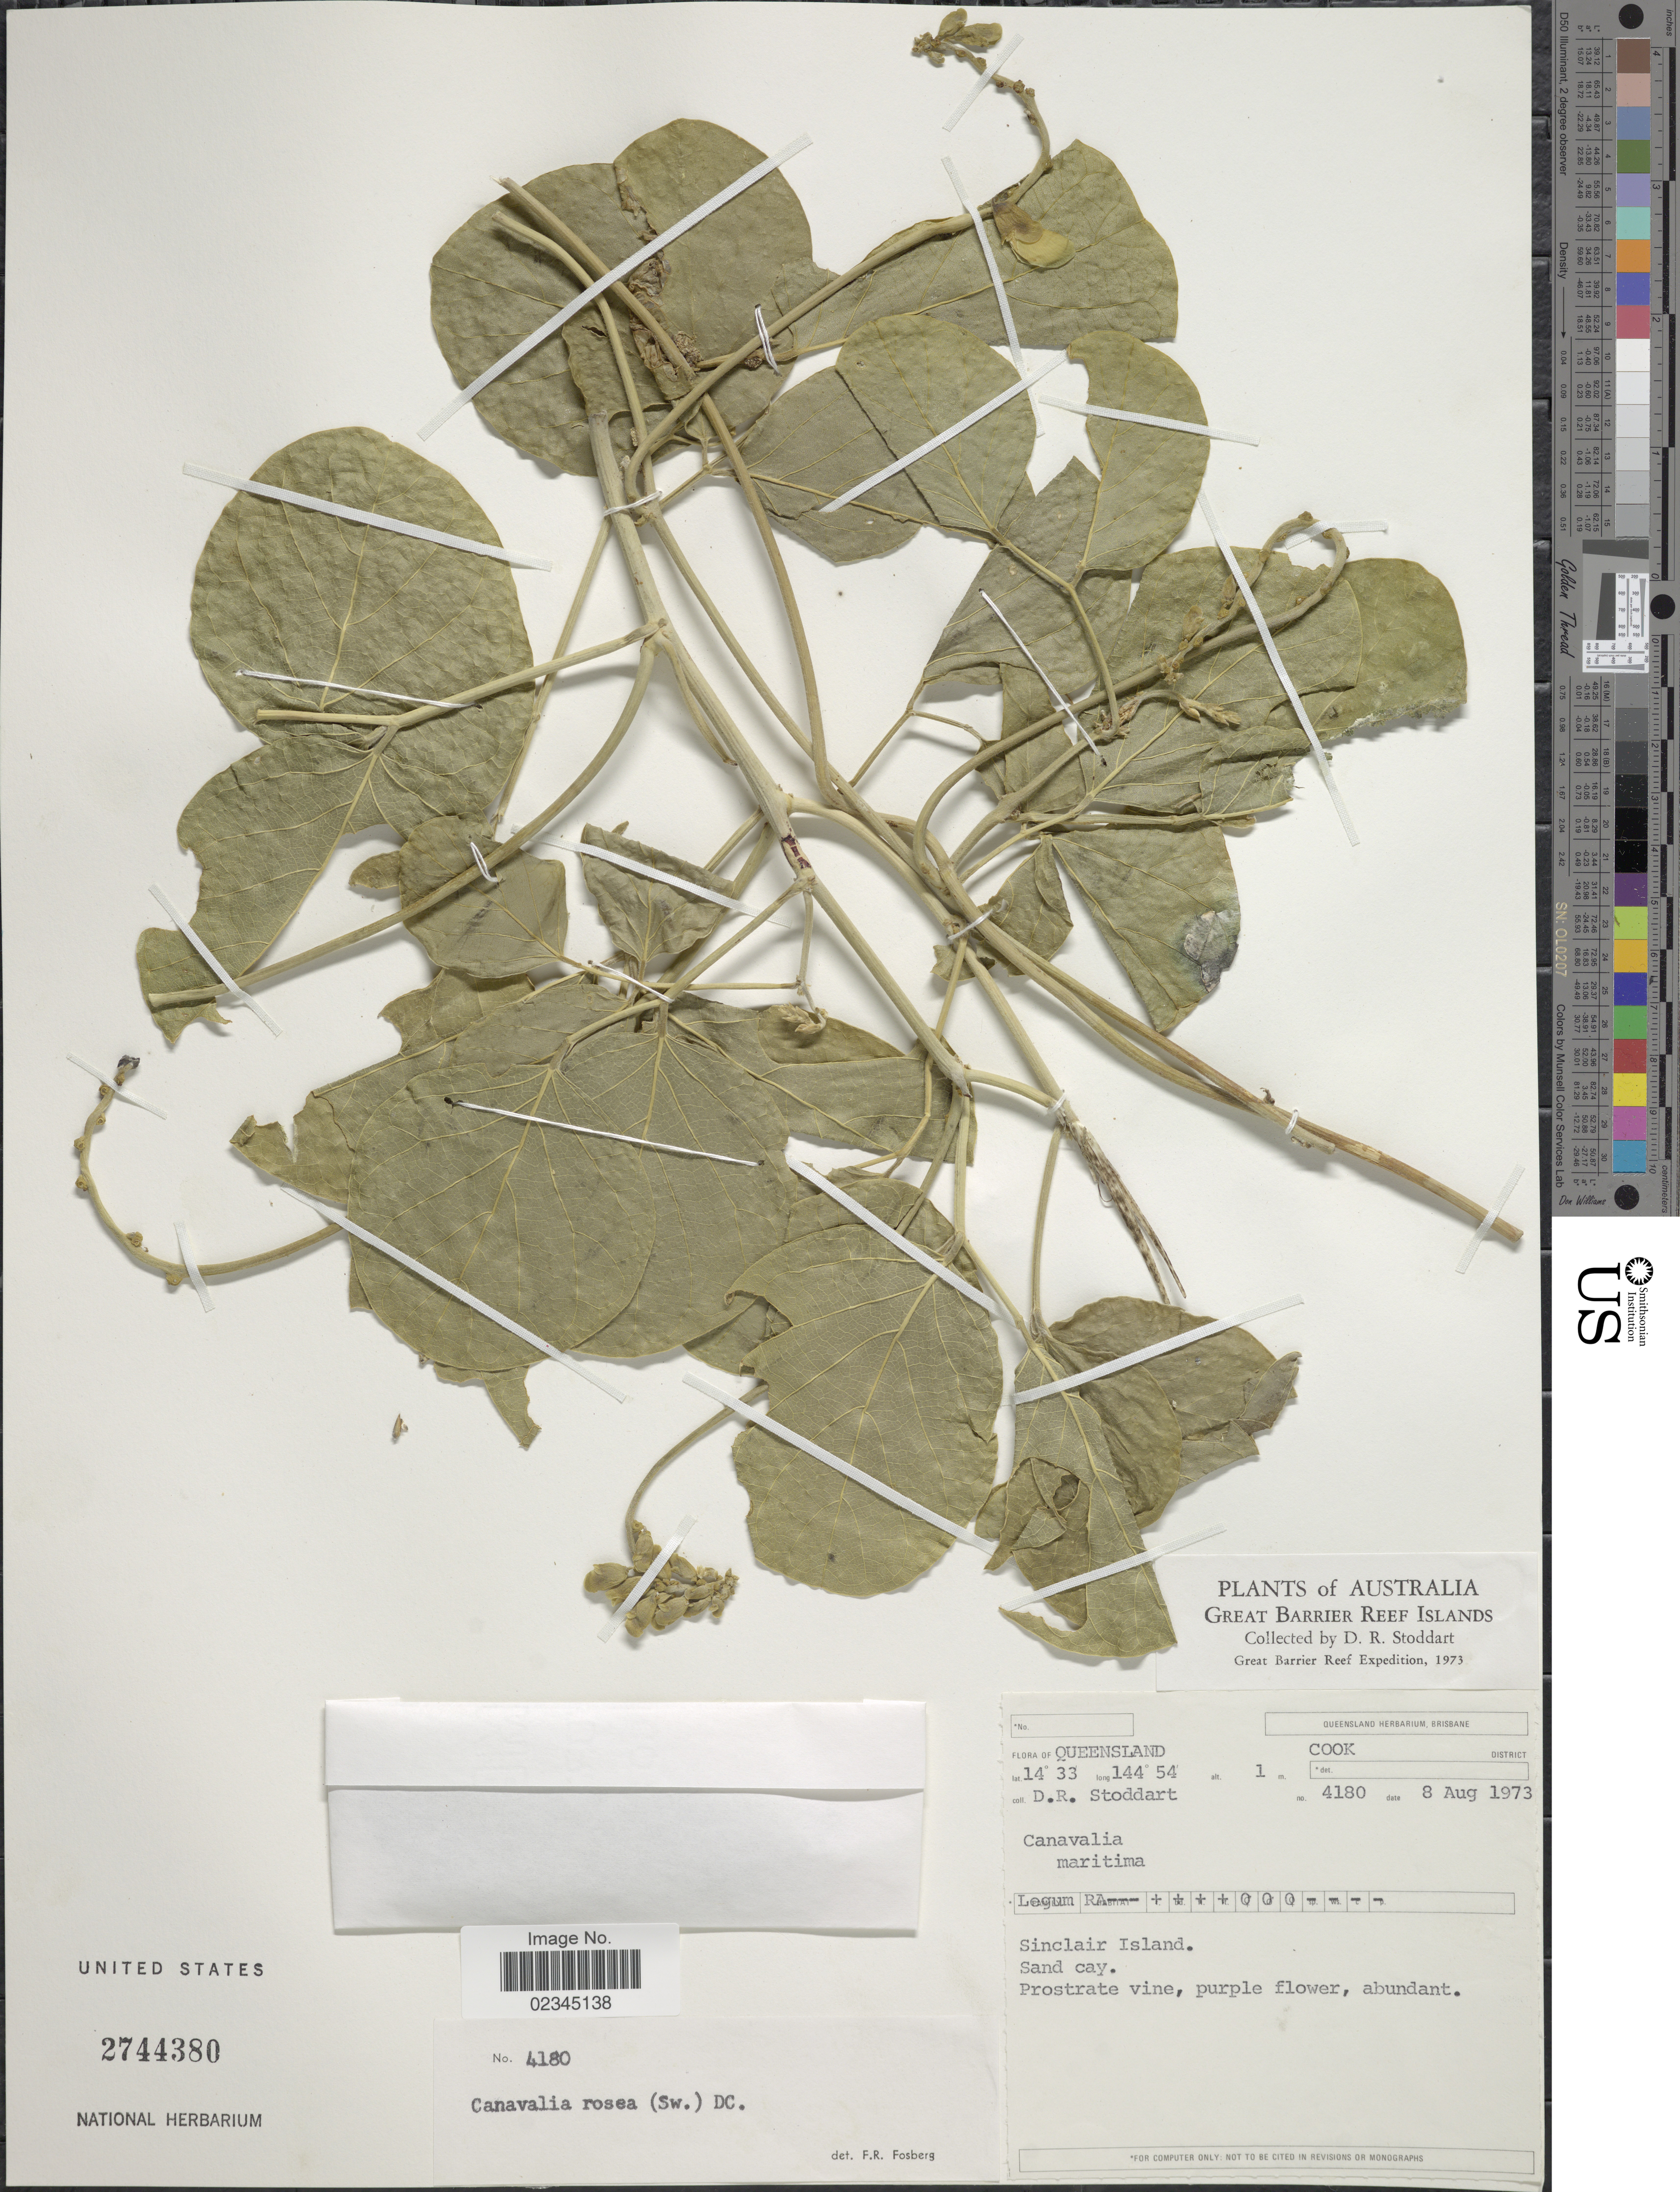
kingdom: Plantae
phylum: Tracheophyta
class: Magnoliopsida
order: Fabales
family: Fabaceae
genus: Canavalia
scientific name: Canavalia rosea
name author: (Sw.) DC.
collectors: D. R. Stoddart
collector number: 4180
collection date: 1973-08-08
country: Australia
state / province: Queensland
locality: Queensland, Cook District. Sinclair Island.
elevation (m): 1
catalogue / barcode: US 2744380